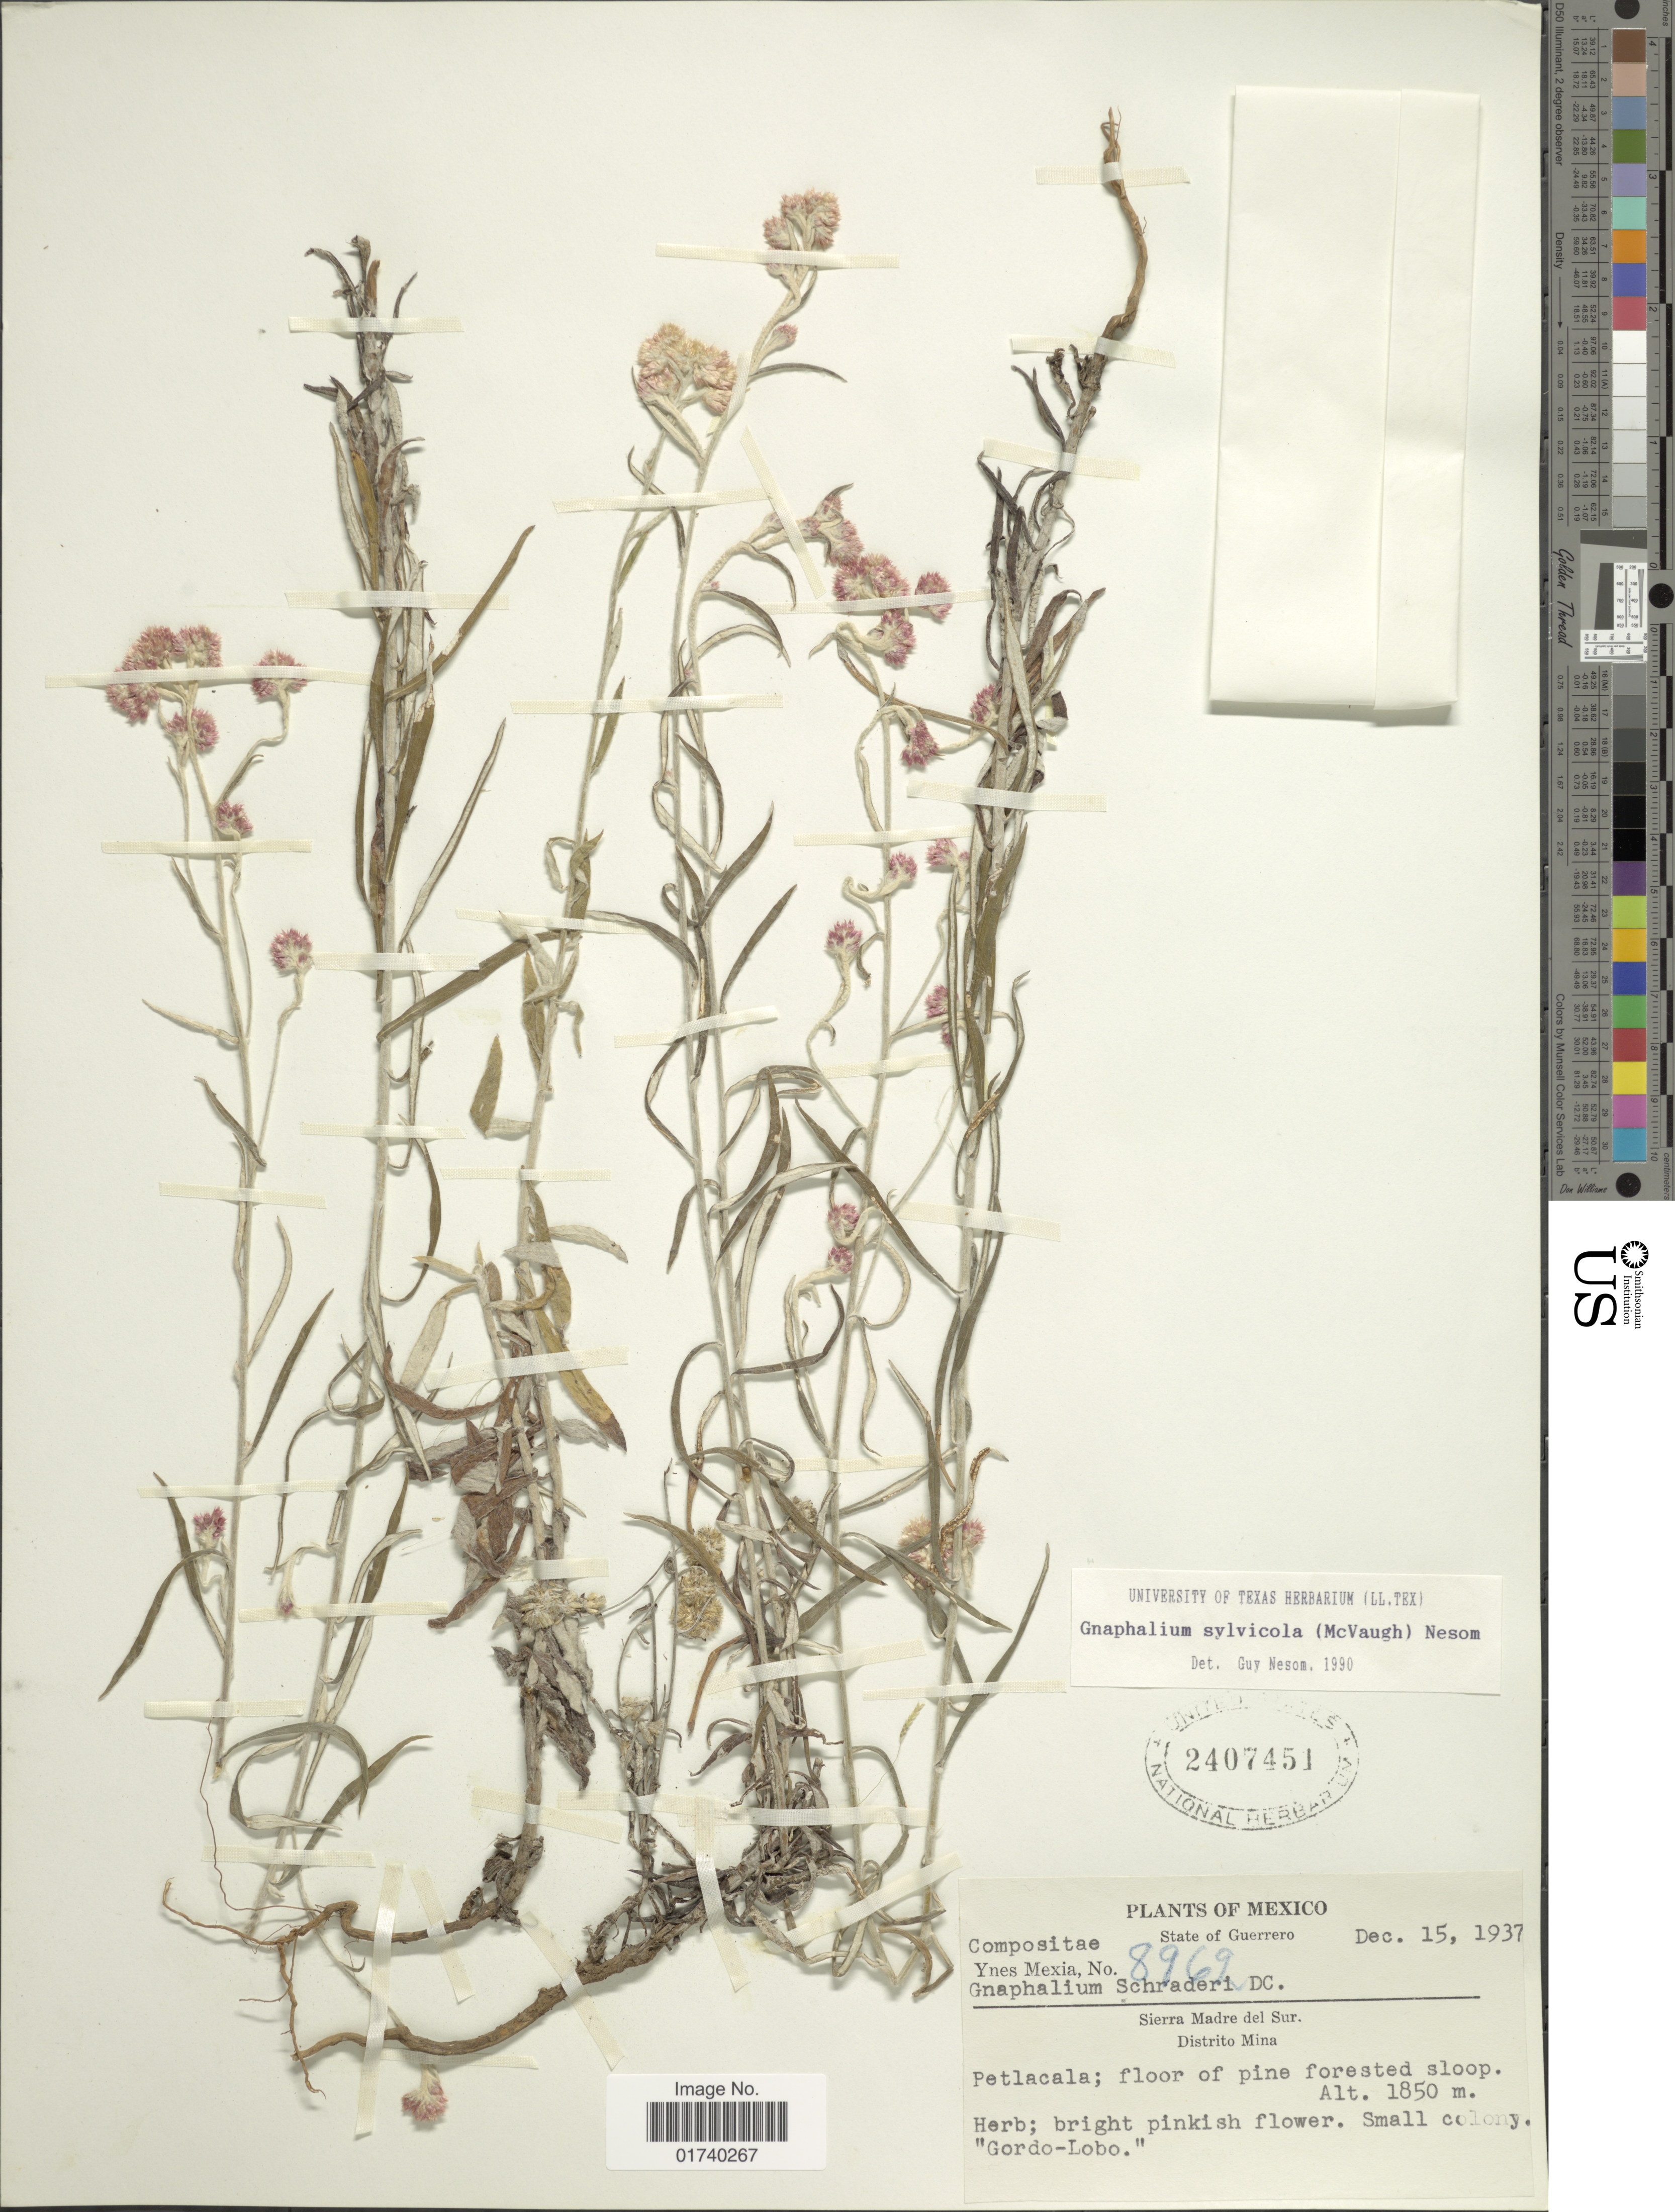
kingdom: Plantae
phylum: Tracheophyta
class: Magnoliopsida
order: Asterales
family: Asteraceae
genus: Pseudognaphalium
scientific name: Pseudognaphalium sylvicola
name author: (McVaugh) G.L. Nesom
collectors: Y. Mexia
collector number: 8969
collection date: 1937-12-15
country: Mexico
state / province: Guerrero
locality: State of Guerrero, Sierra Madre del Sur, Distrito Mina. Petlacala, floor of pine forested slope.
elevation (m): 1850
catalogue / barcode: US 2407451